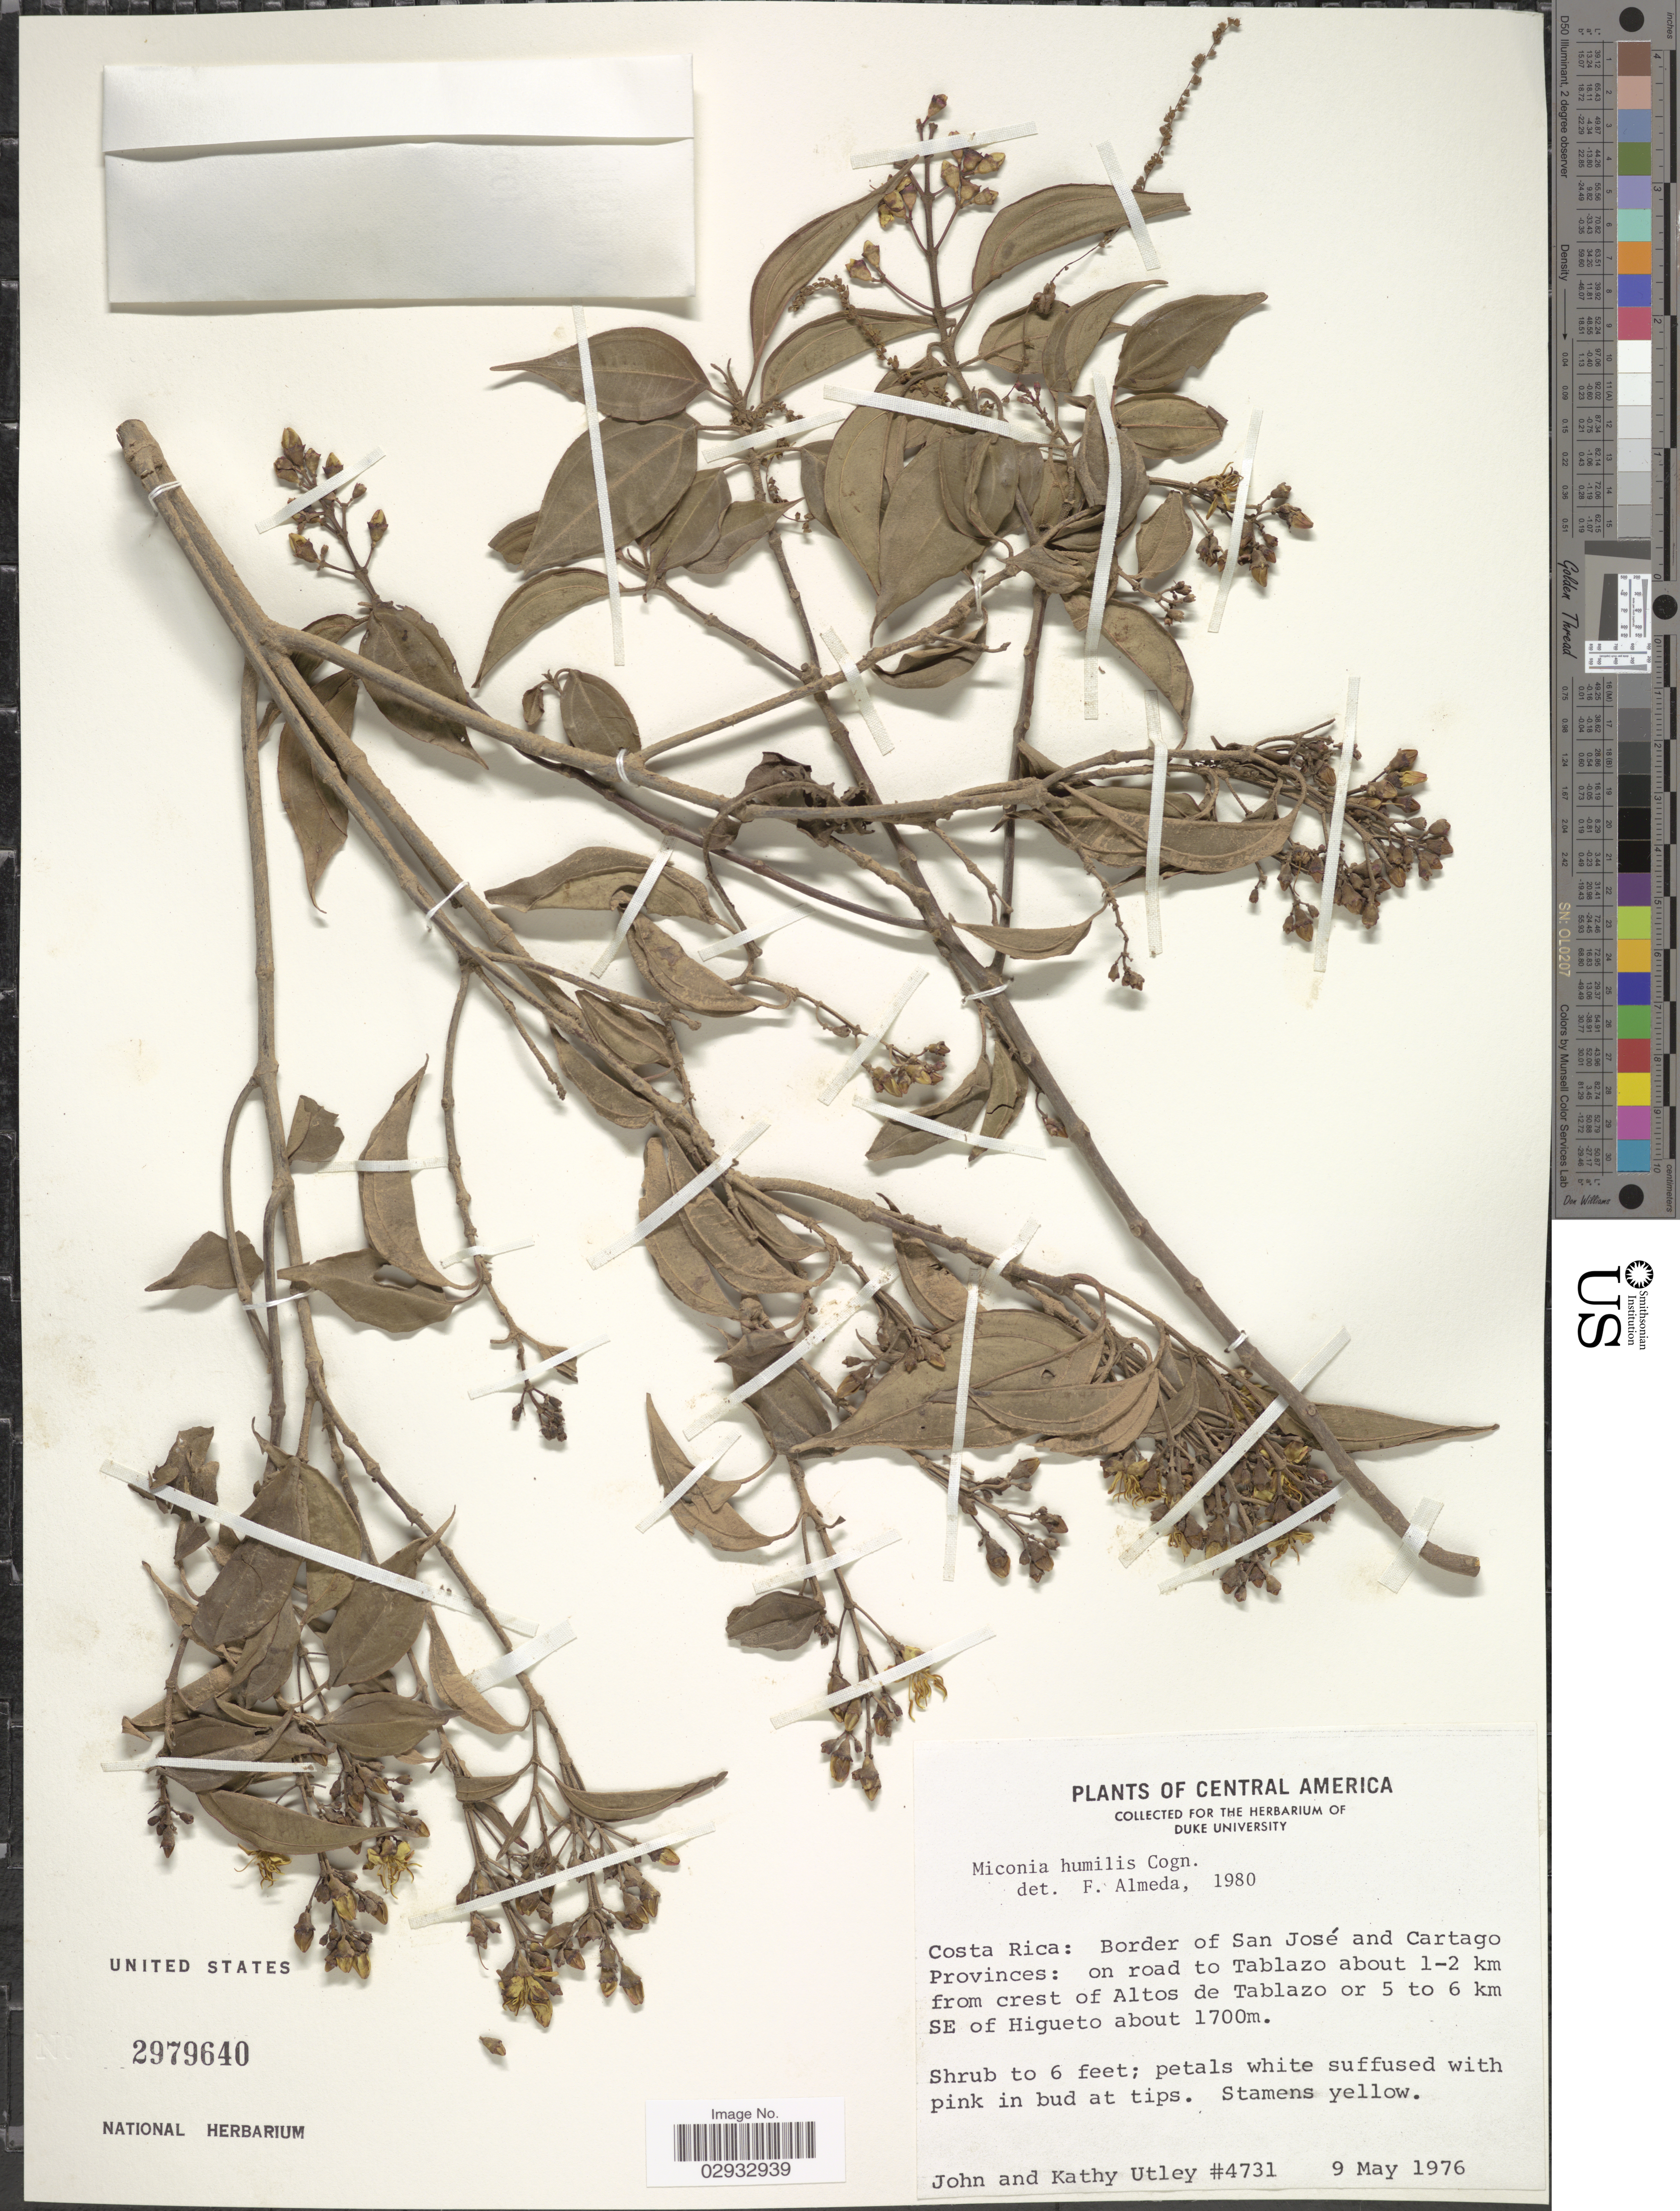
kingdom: Plantae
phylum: Tracheophyta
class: Magnoliopsida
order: Myrtales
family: Melastomataceae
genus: Miconia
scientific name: Miconia humilis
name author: Cogn.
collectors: J. F. Utley & K. Burt-Utley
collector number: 4731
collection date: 1976-05-09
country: Costa Rica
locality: Central America. Border of San José and Cartago Provinces: on road to Tablazo about 1-2 km from crest of Altos de Tablazo or 5 to 6 km SE of Higueto.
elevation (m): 1700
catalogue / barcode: US 2979640